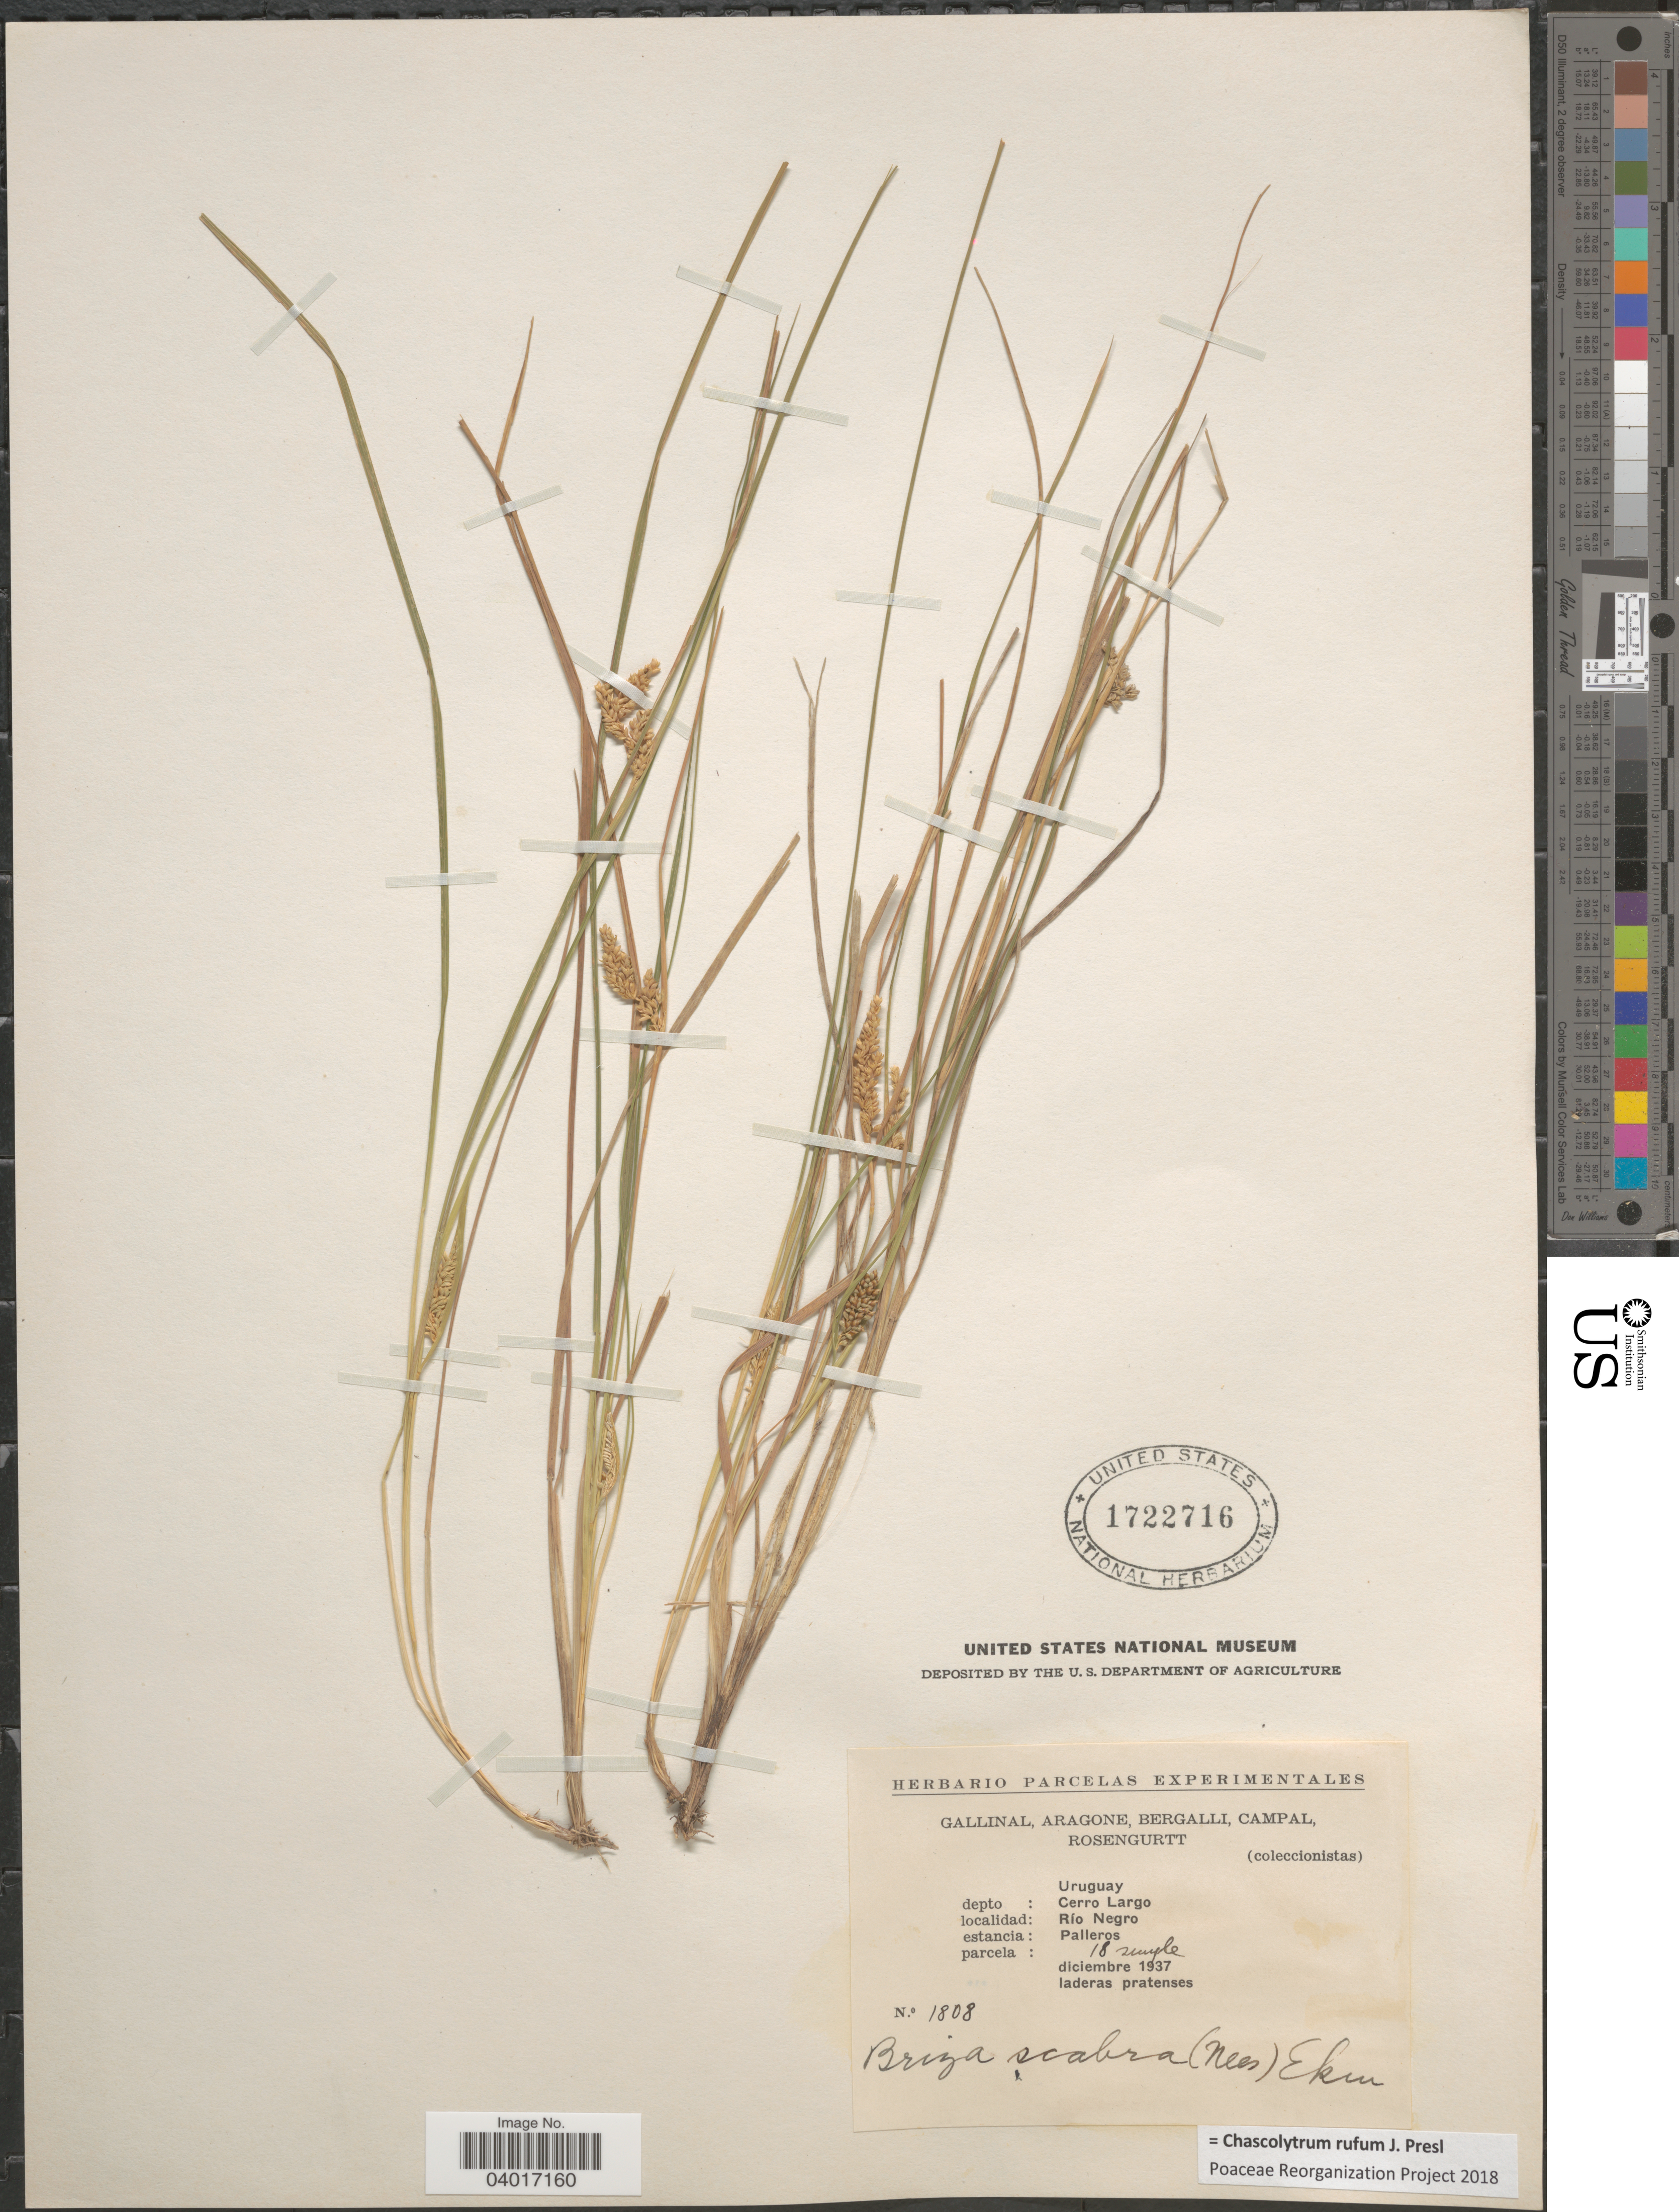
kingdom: Plantae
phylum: Tracheophyta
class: Liliopsida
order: Poales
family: Poaceae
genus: Chascolytrum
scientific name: Chascolytrum rufum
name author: C. Presl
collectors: -. Gallinal, -- Aragone, -- Bergalli, -- Campal & Rosengurtt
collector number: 1808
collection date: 1937-12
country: Uruguay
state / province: Rio Negro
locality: Depto: Cerro Largo. Río Negro. Estancia: Palleros. Parceal: 18 simple.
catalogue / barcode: US 1722716